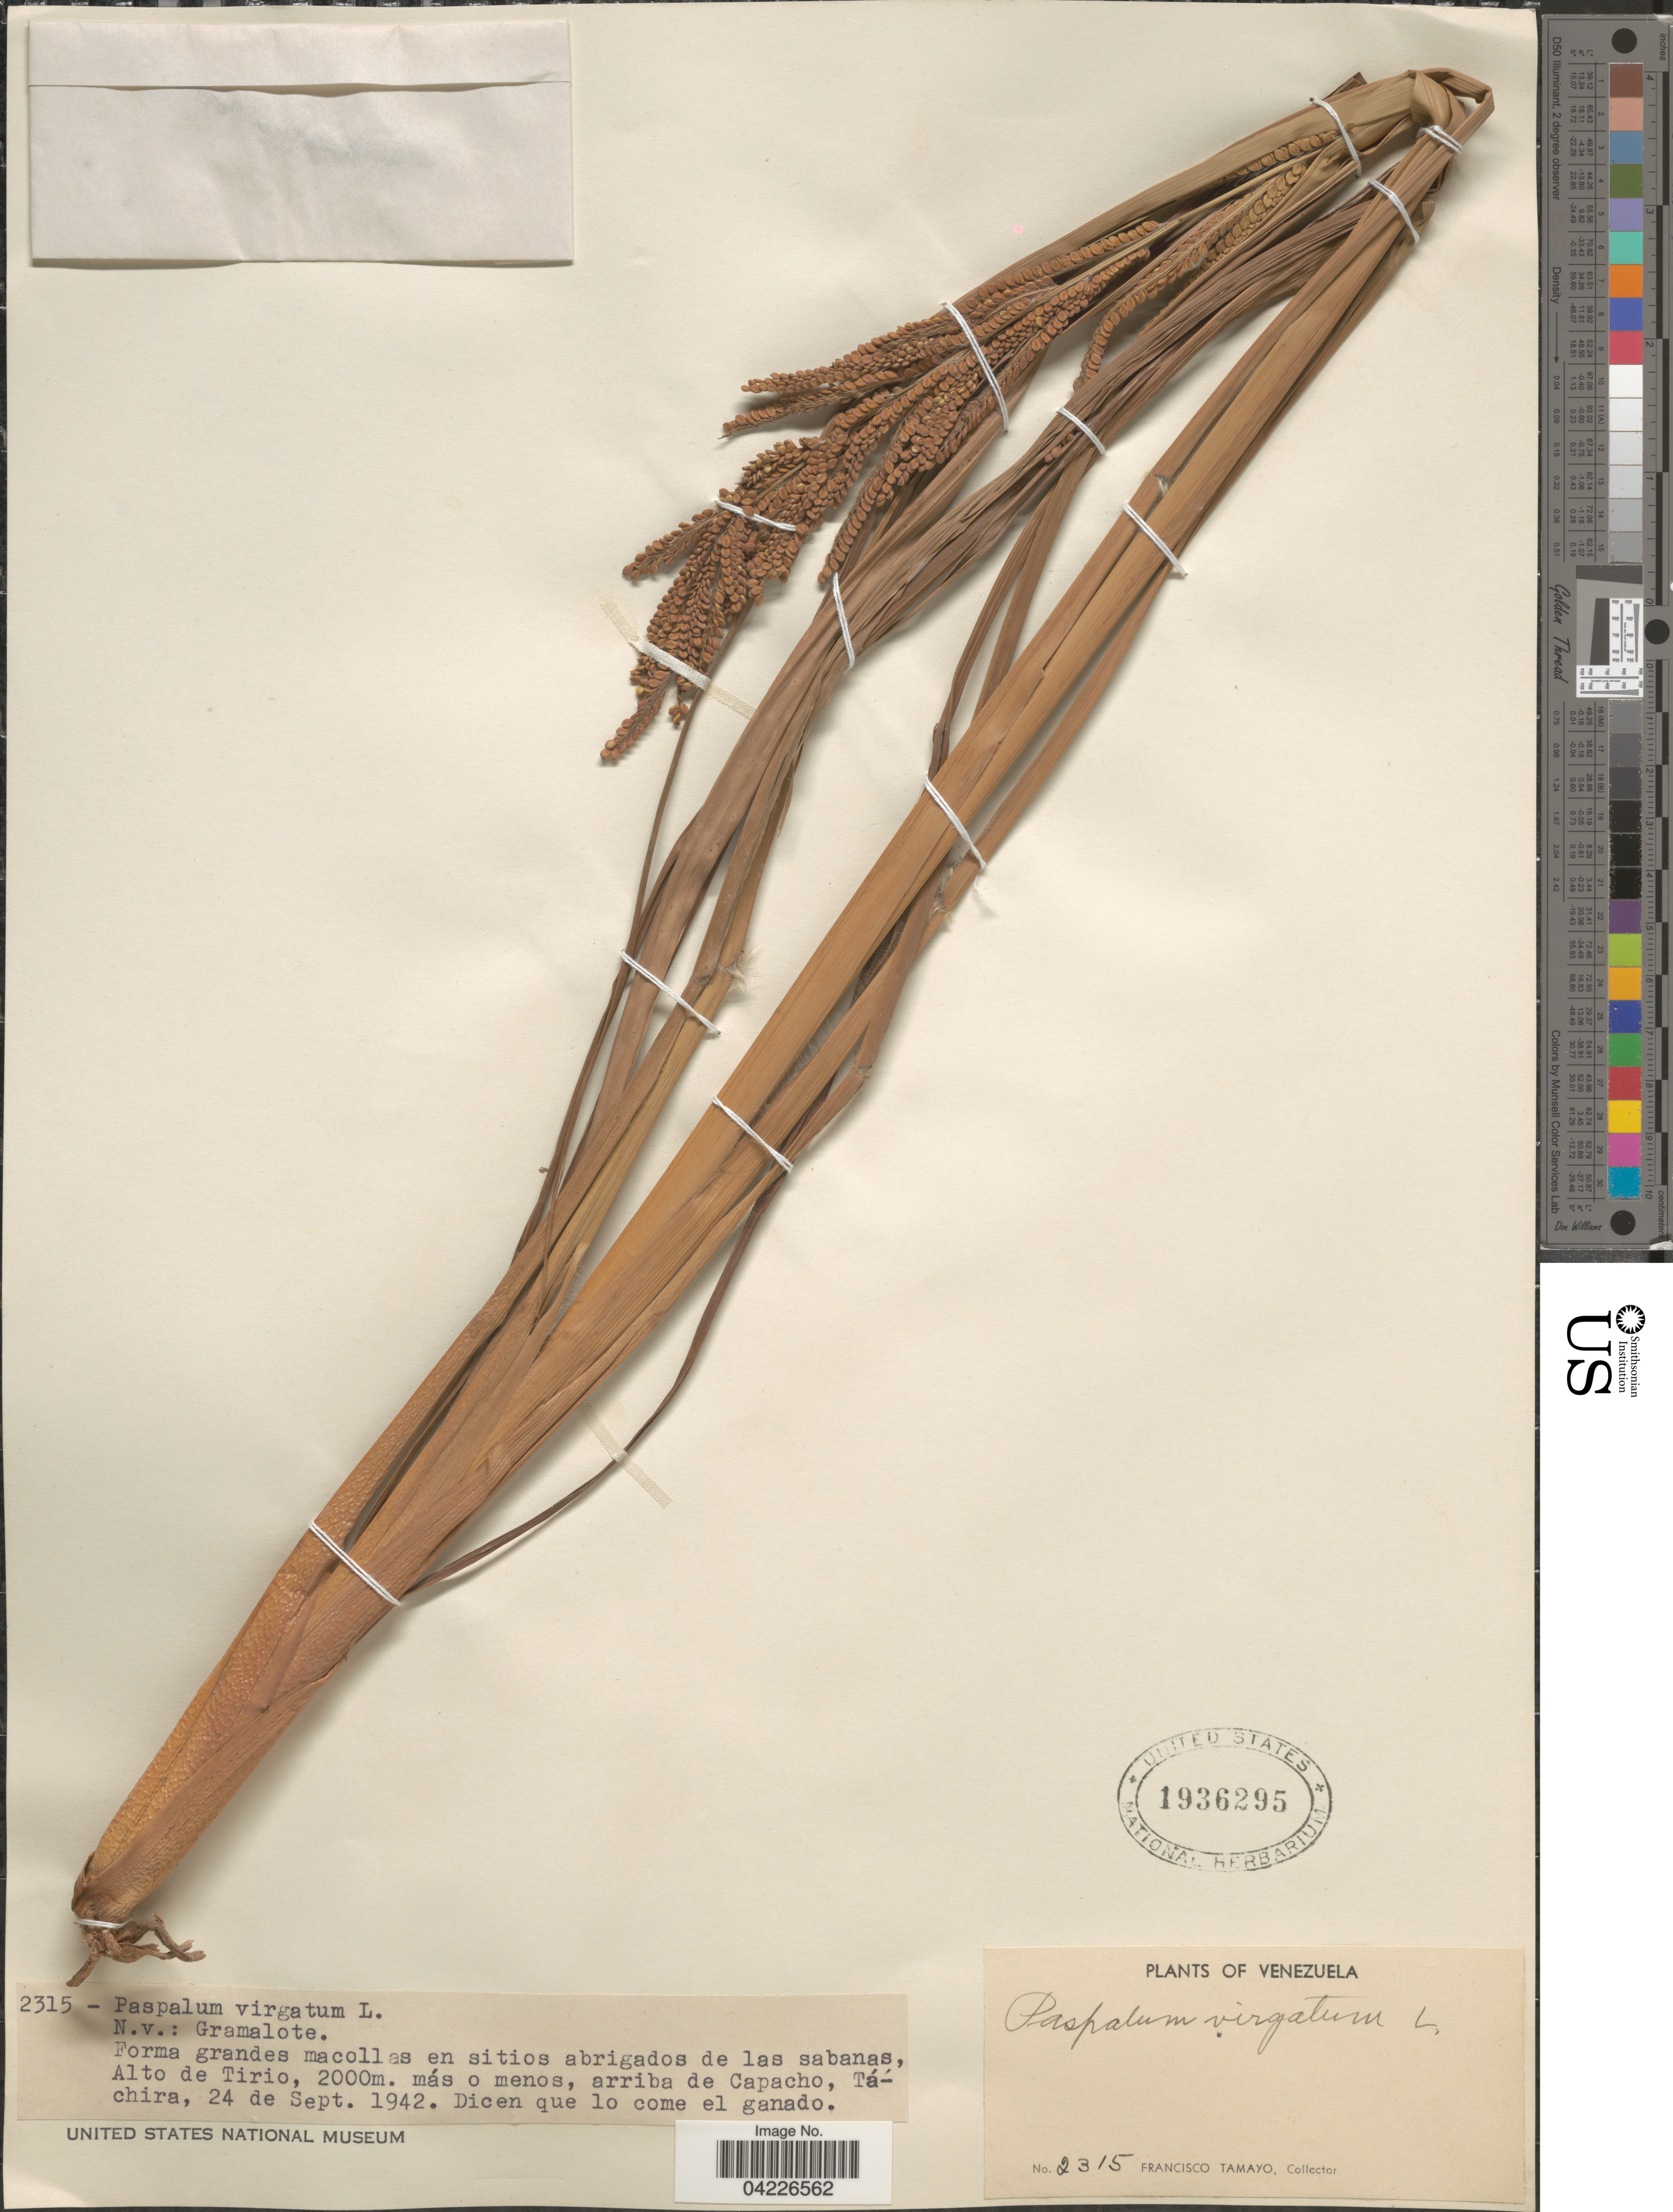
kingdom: Plantae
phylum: Tracheophyta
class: Liliopsida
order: Poales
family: Poaceae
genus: Paspalum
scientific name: Paspalum virgatum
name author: L.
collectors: F. Tamayo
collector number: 2315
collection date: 1942-09-24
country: Venezuela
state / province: Tachira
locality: Alto de Tirio, arriba de Capacho.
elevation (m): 2000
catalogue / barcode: US 1936295